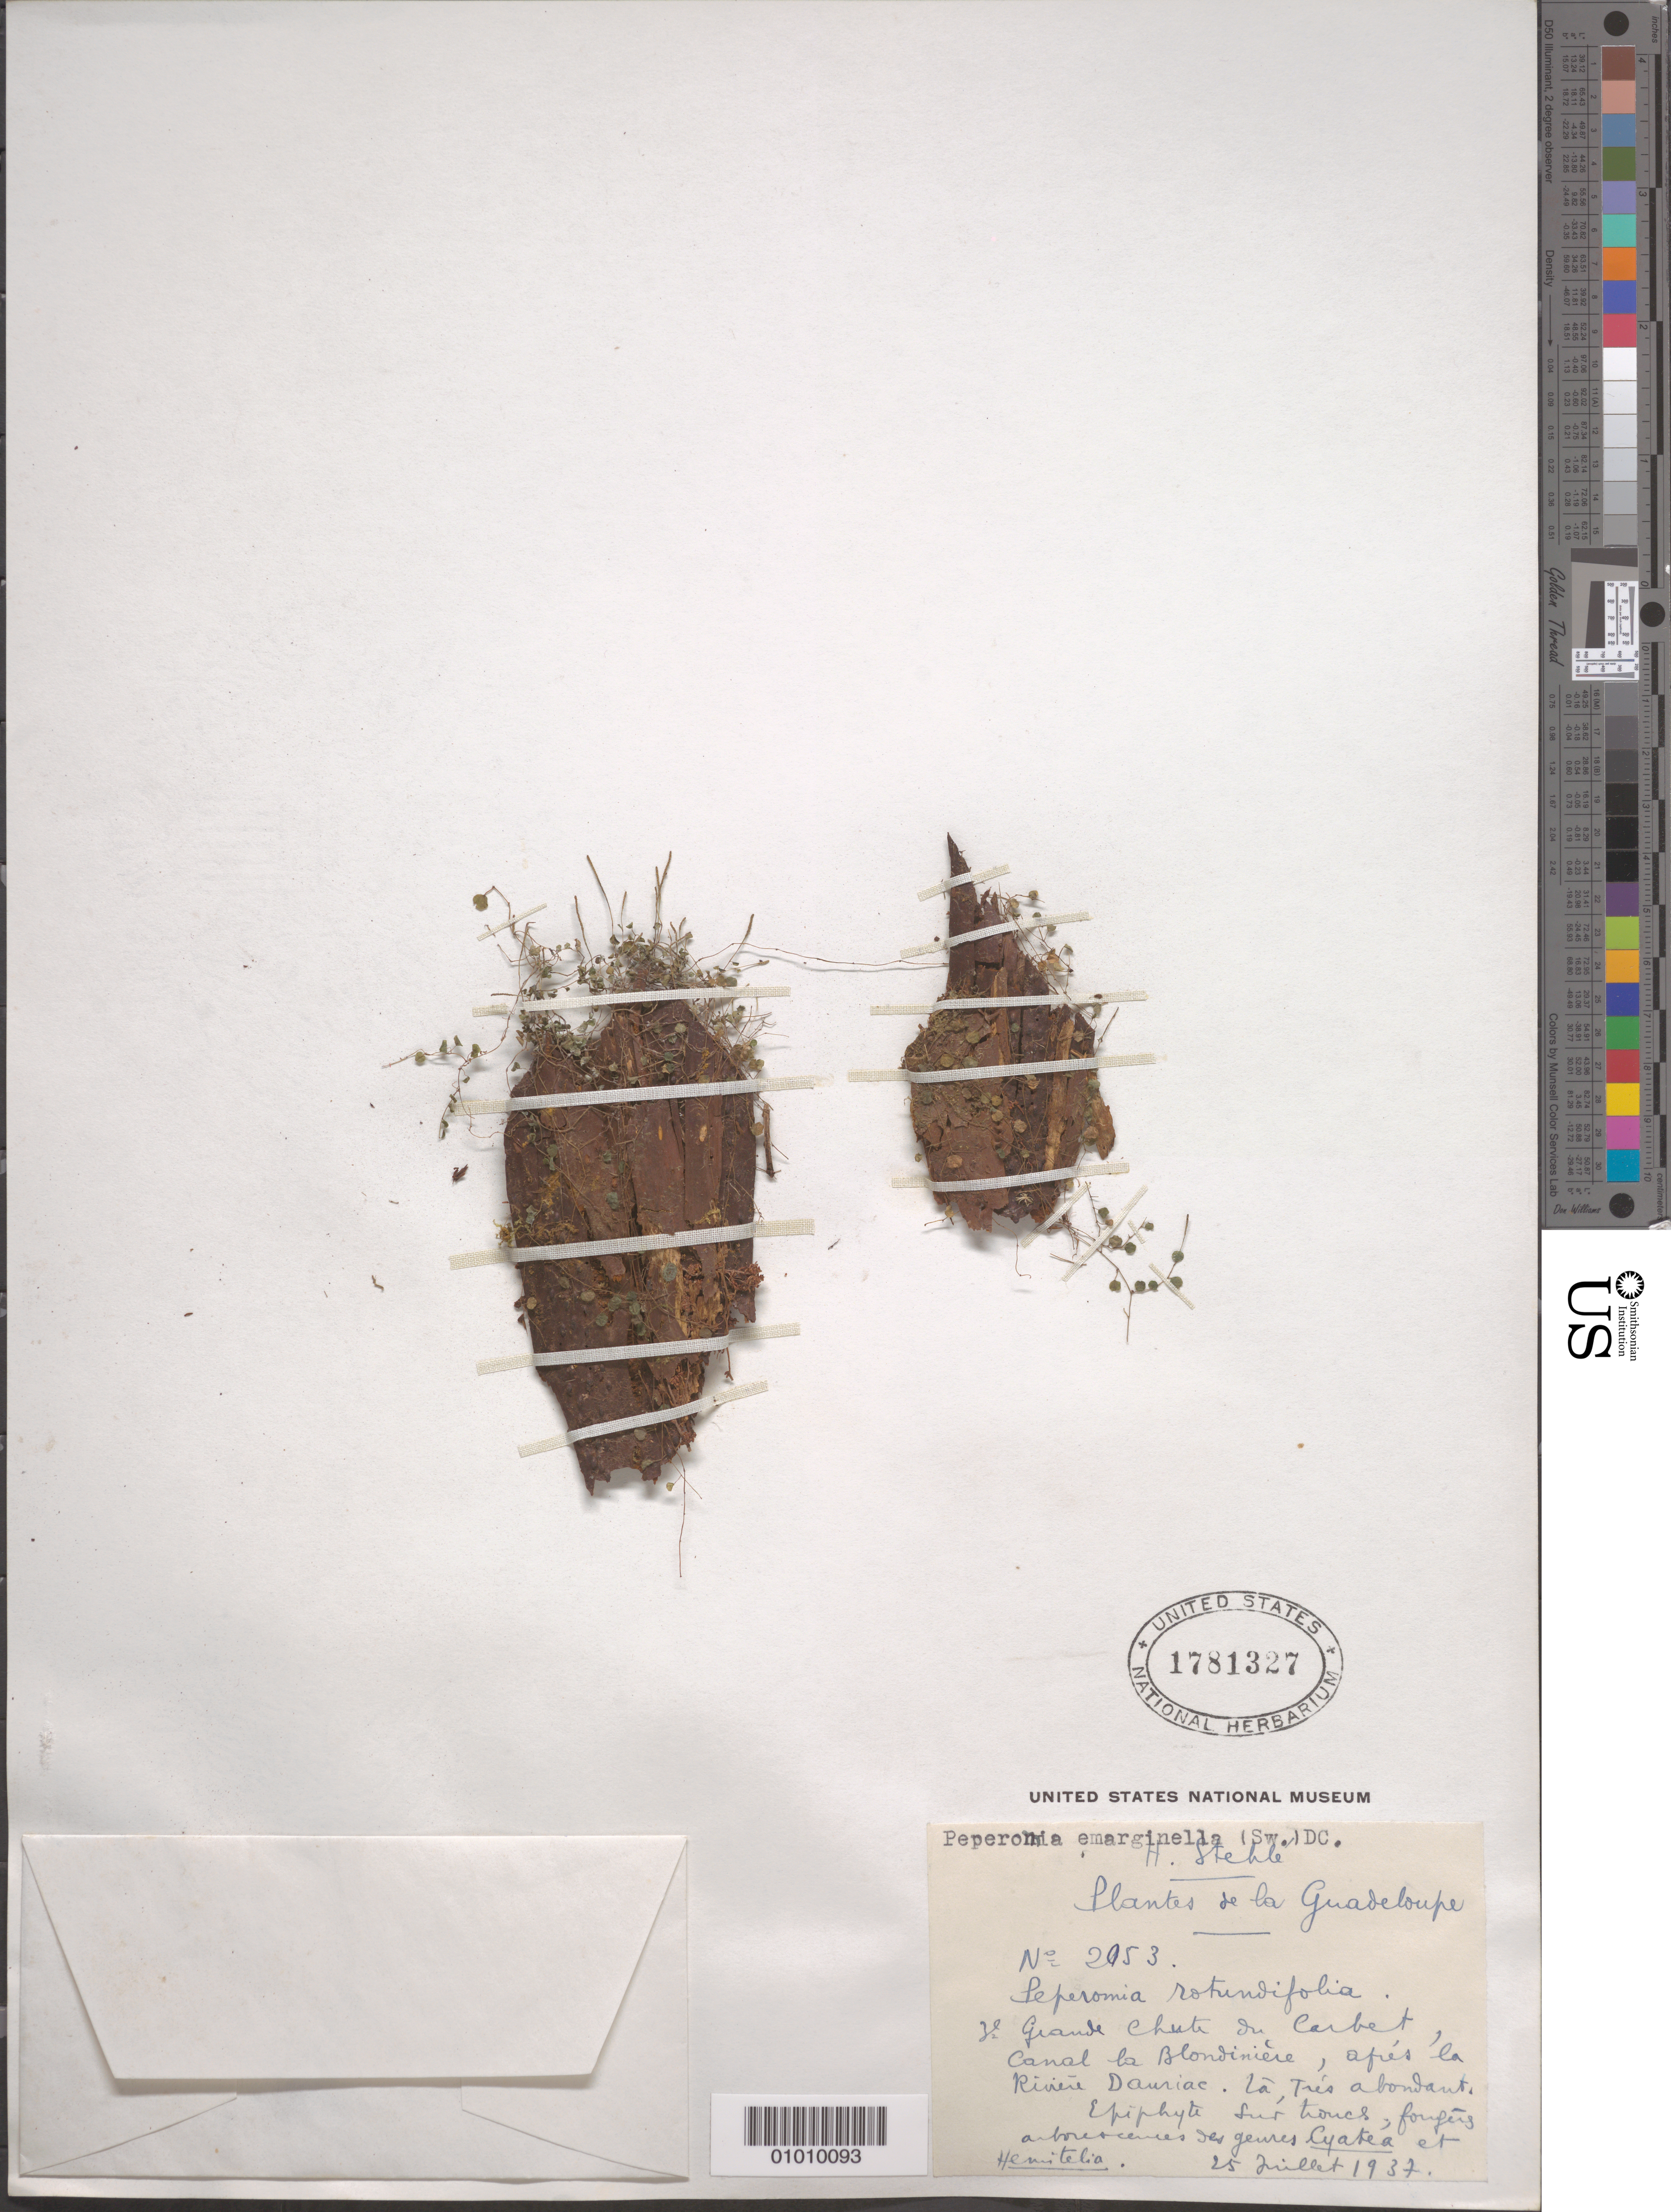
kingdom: Plantae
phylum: Tracheophyta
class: Magnoliopsida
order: Piperales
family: Piperaceae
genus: Peperomia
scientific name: Peperomia emarginella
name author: (Sw. ex Wikstr.) C. DC.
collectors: H. Stehlé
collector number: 2053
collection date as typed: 25 Jul 1937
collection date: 1937-07-25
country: Guadeloupe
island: Basse Terre [Guadeloupe]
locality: Canal la Blondiniere, along Dauriae River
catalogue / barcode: US 1781327